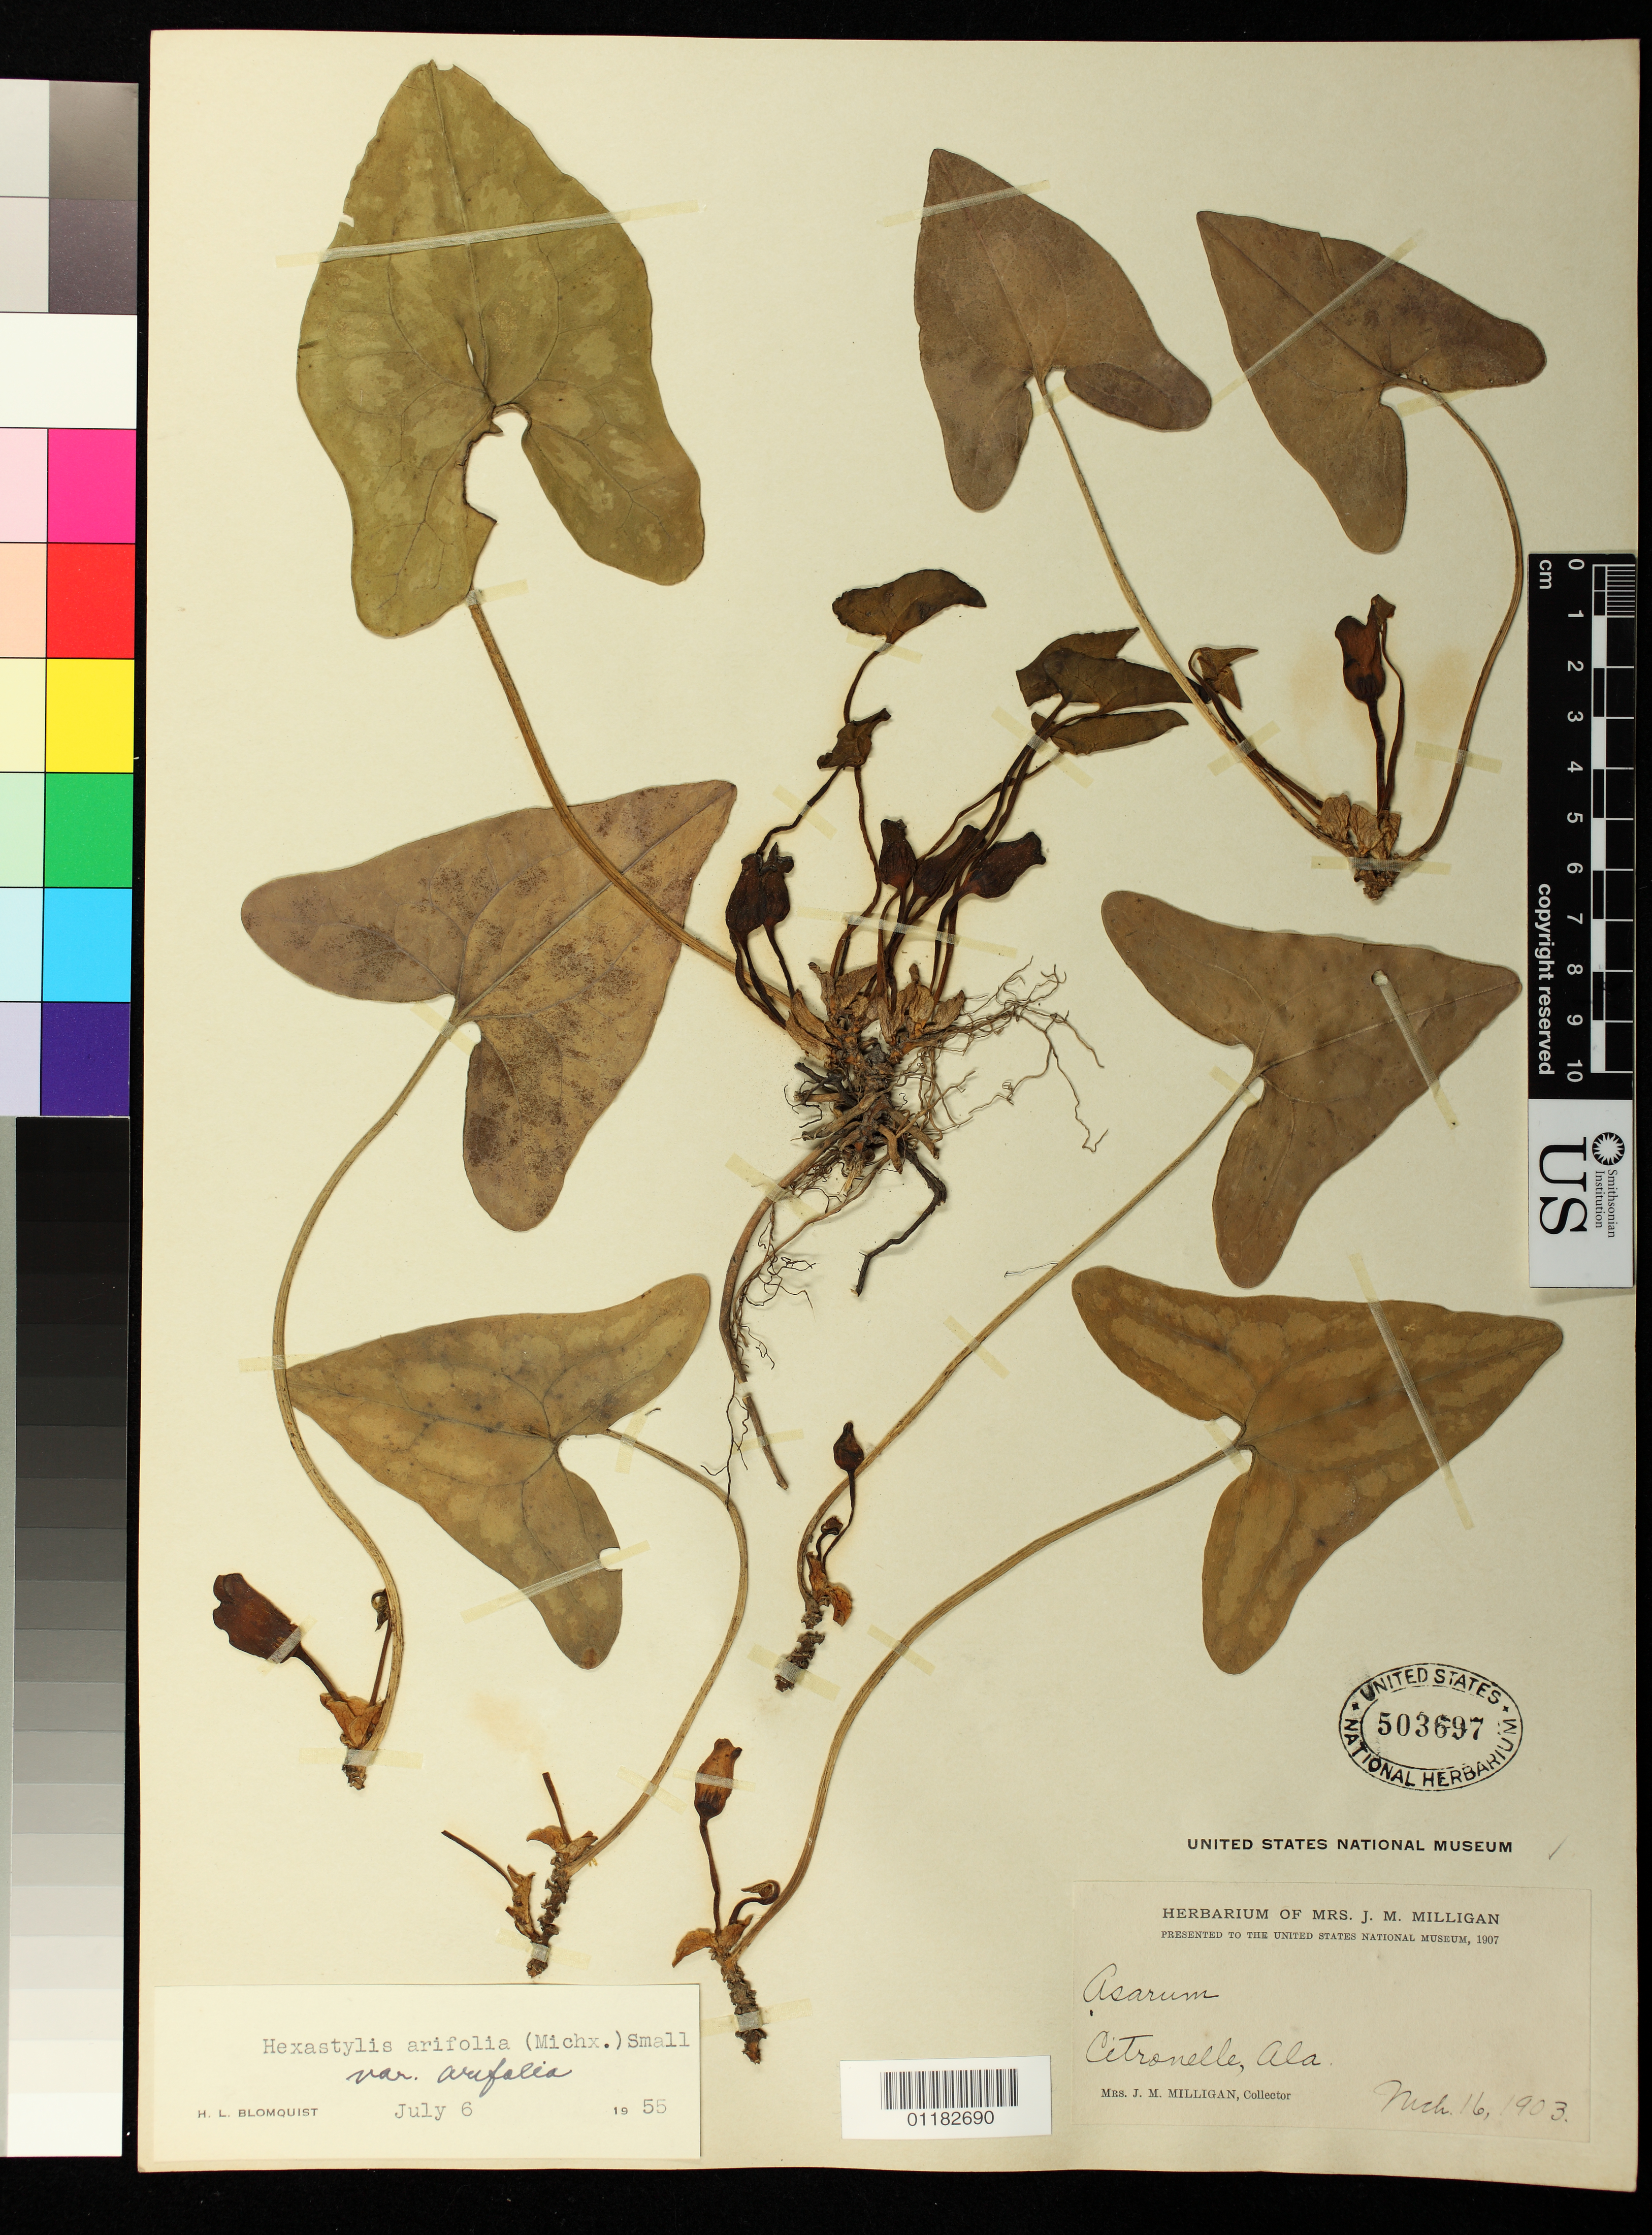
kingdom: Plantae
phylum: Tracheophyta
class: Magnoliopsida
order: Piperales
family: Aristolochiaceae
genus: Hexastylis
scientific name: Hexastylis arifolia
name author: (Michx.) Small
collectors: J. M. Milligan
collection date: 1903-03-16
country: United States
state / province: Alabama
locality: Citronelle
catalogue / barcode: US 503697